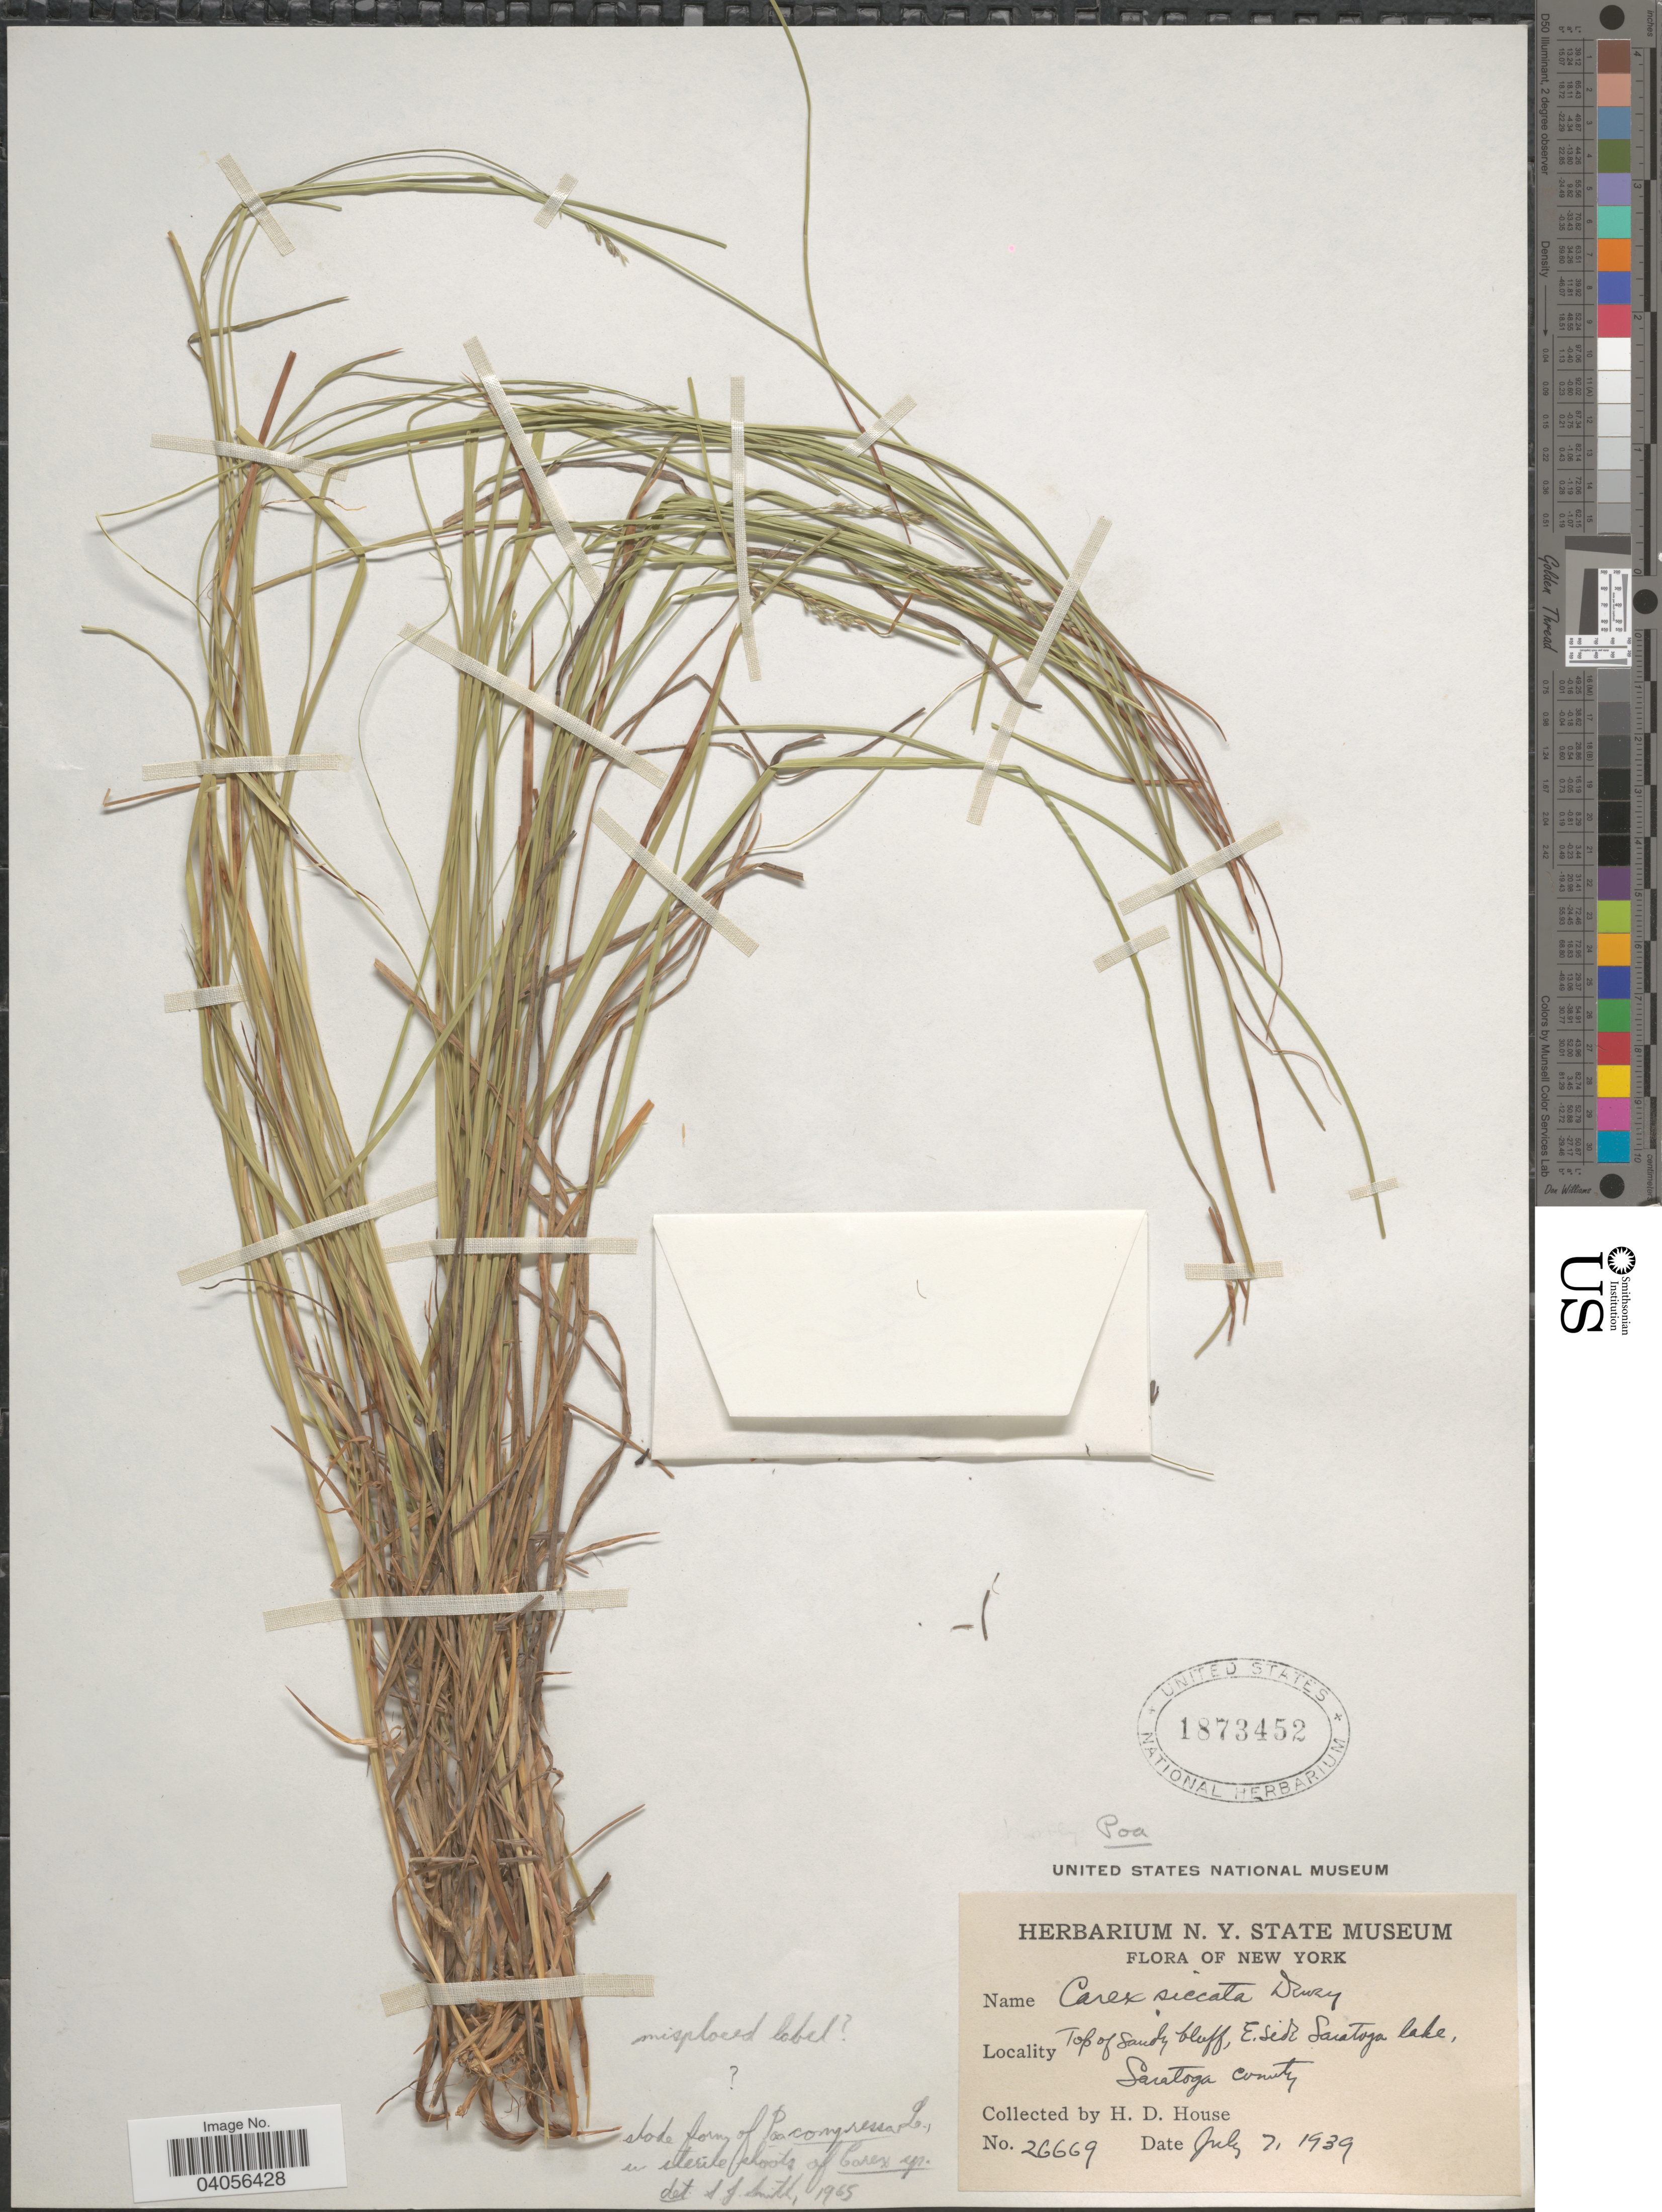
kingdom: Plantae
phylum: Tracheophyta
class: Liliopsida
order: Poales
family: Poaceae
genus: Poa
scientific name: Poa compressa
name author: L.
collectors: H. D. House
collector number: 26669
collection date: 1939-07-07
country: United States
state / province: New York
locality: Top of Sandy bluff, E.Side Saratoga lake, Saratoga County.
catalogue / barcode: US 1873452